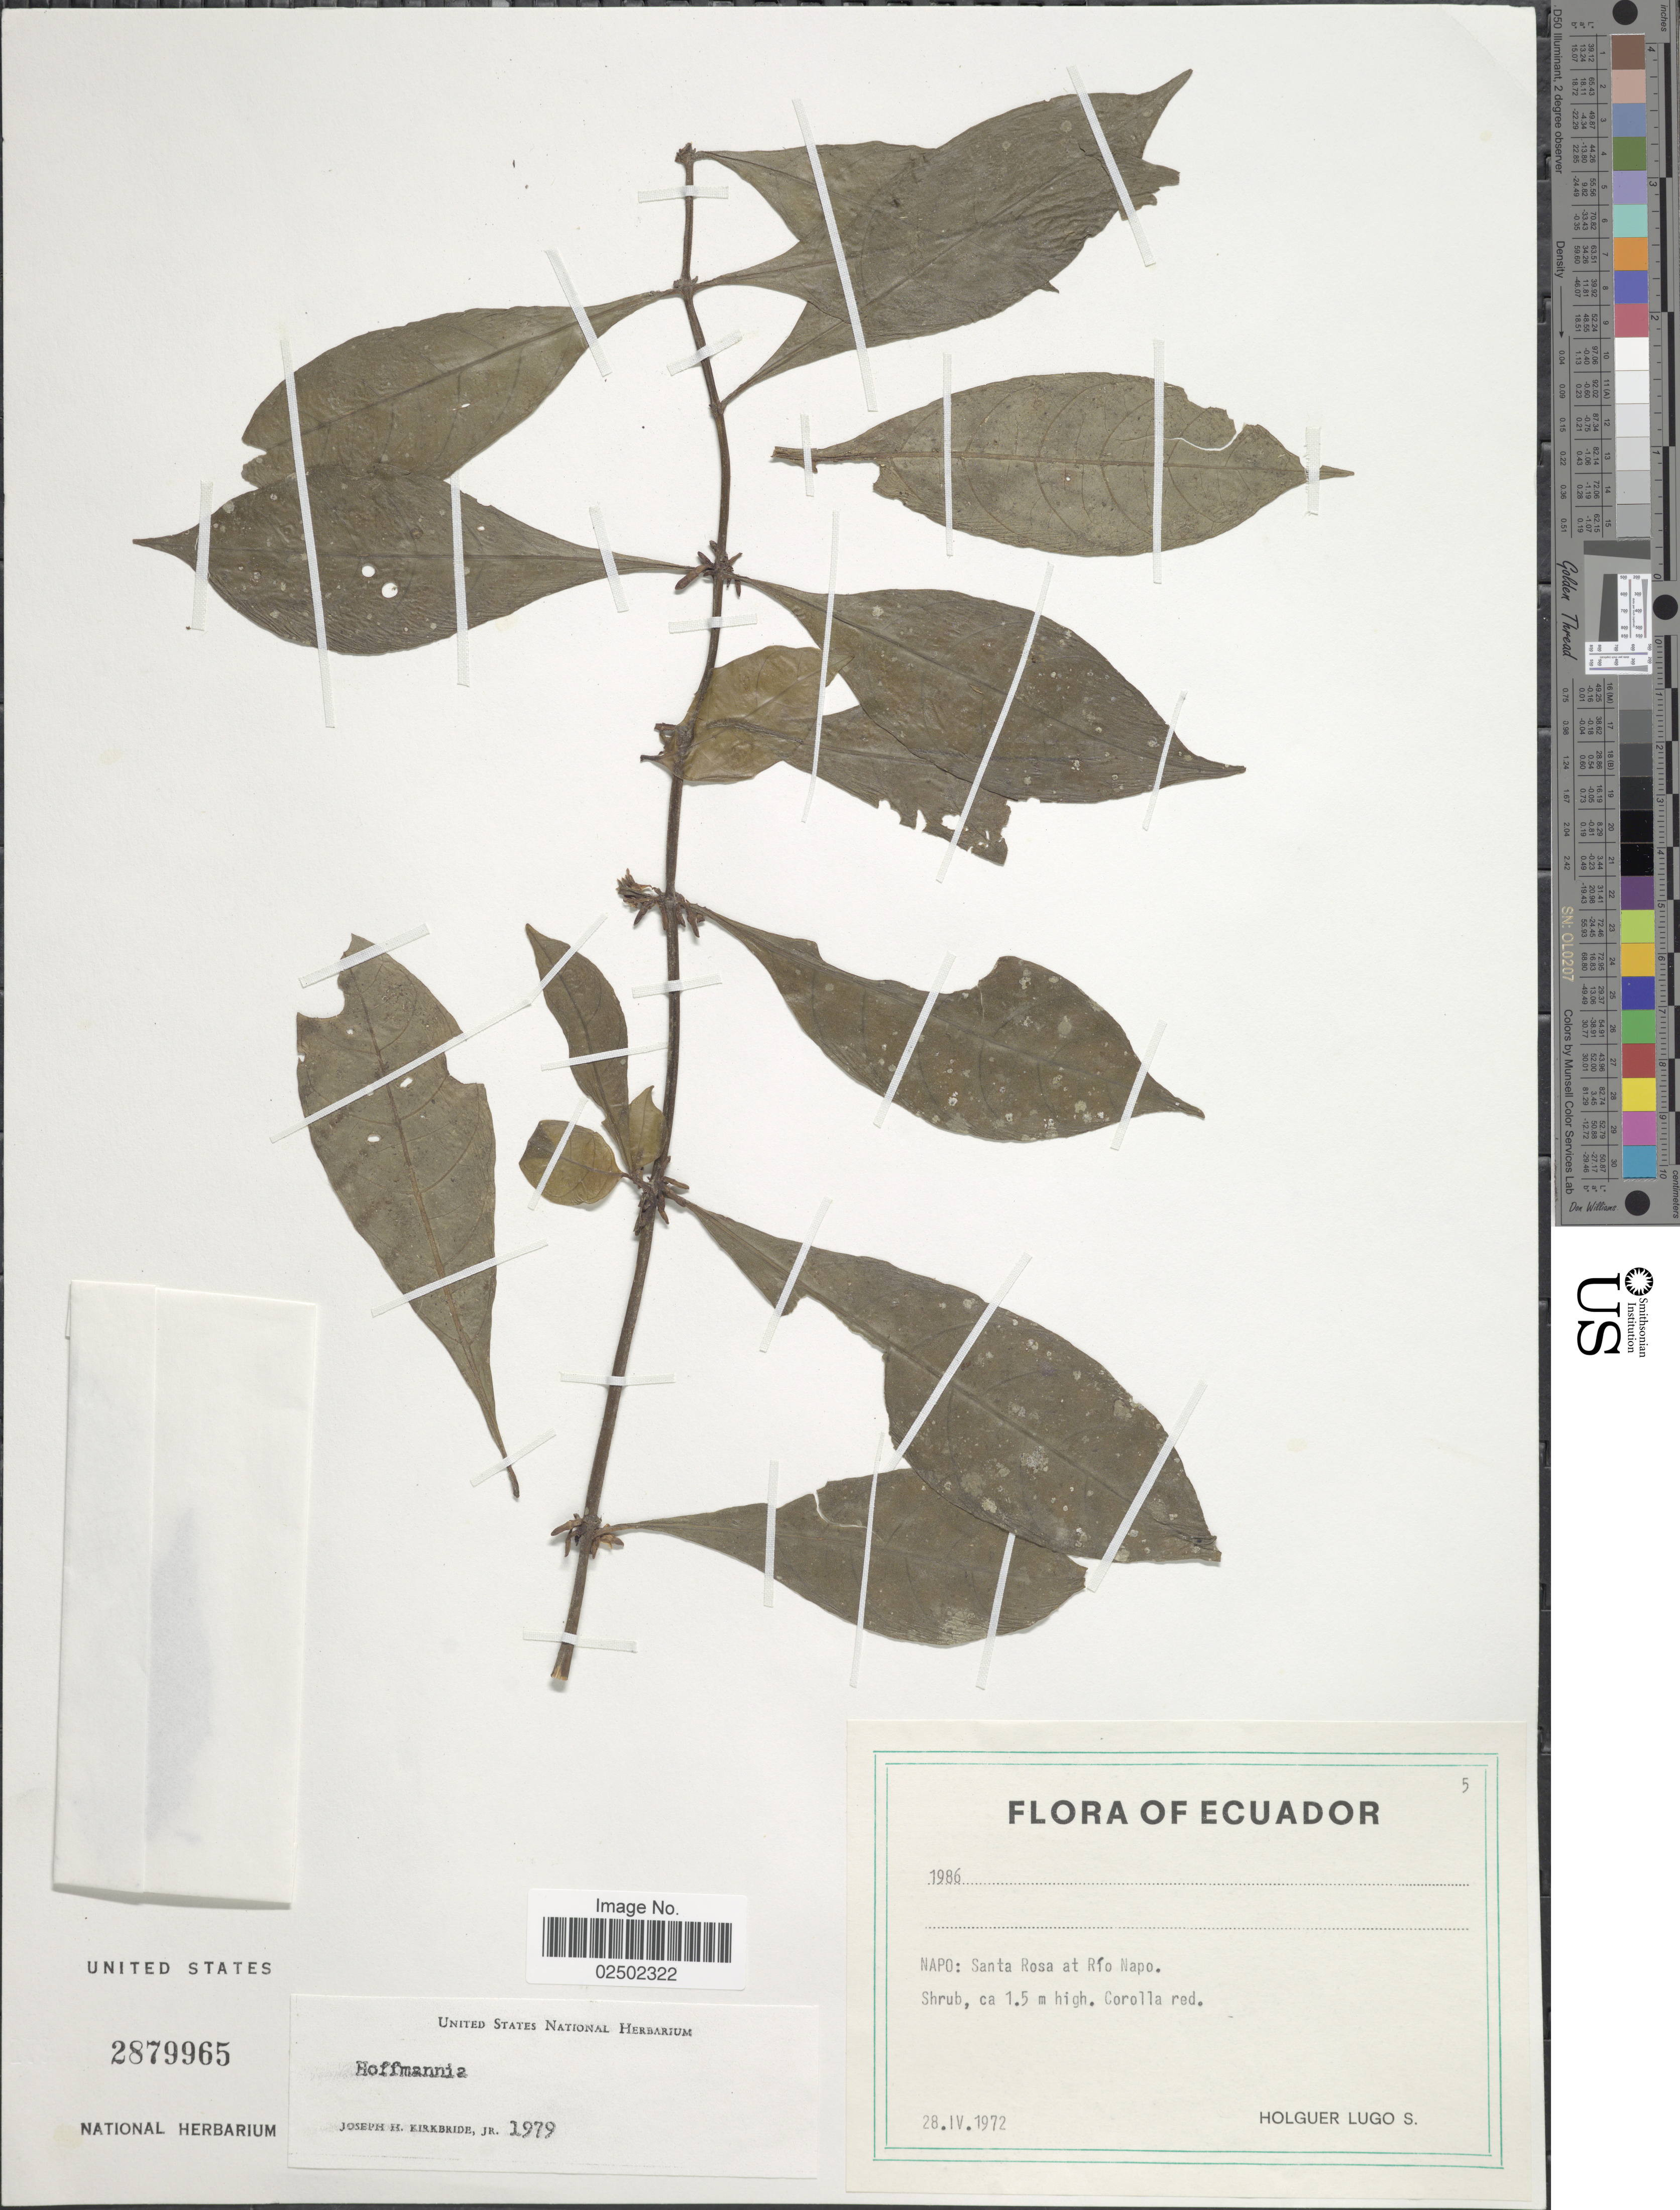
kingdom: Plantae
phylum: Tracheophyta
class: Magnoliopsida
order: Gentianales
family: Rubiaceae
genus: Hoffmannia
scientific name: Hoffmannia sp.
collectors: H. Lugo S.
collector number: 1986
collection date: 1972-04-28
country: Ecuador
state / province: Napo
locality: Napo: Santa Rosa at Rio Napo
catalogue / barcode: US 2879965